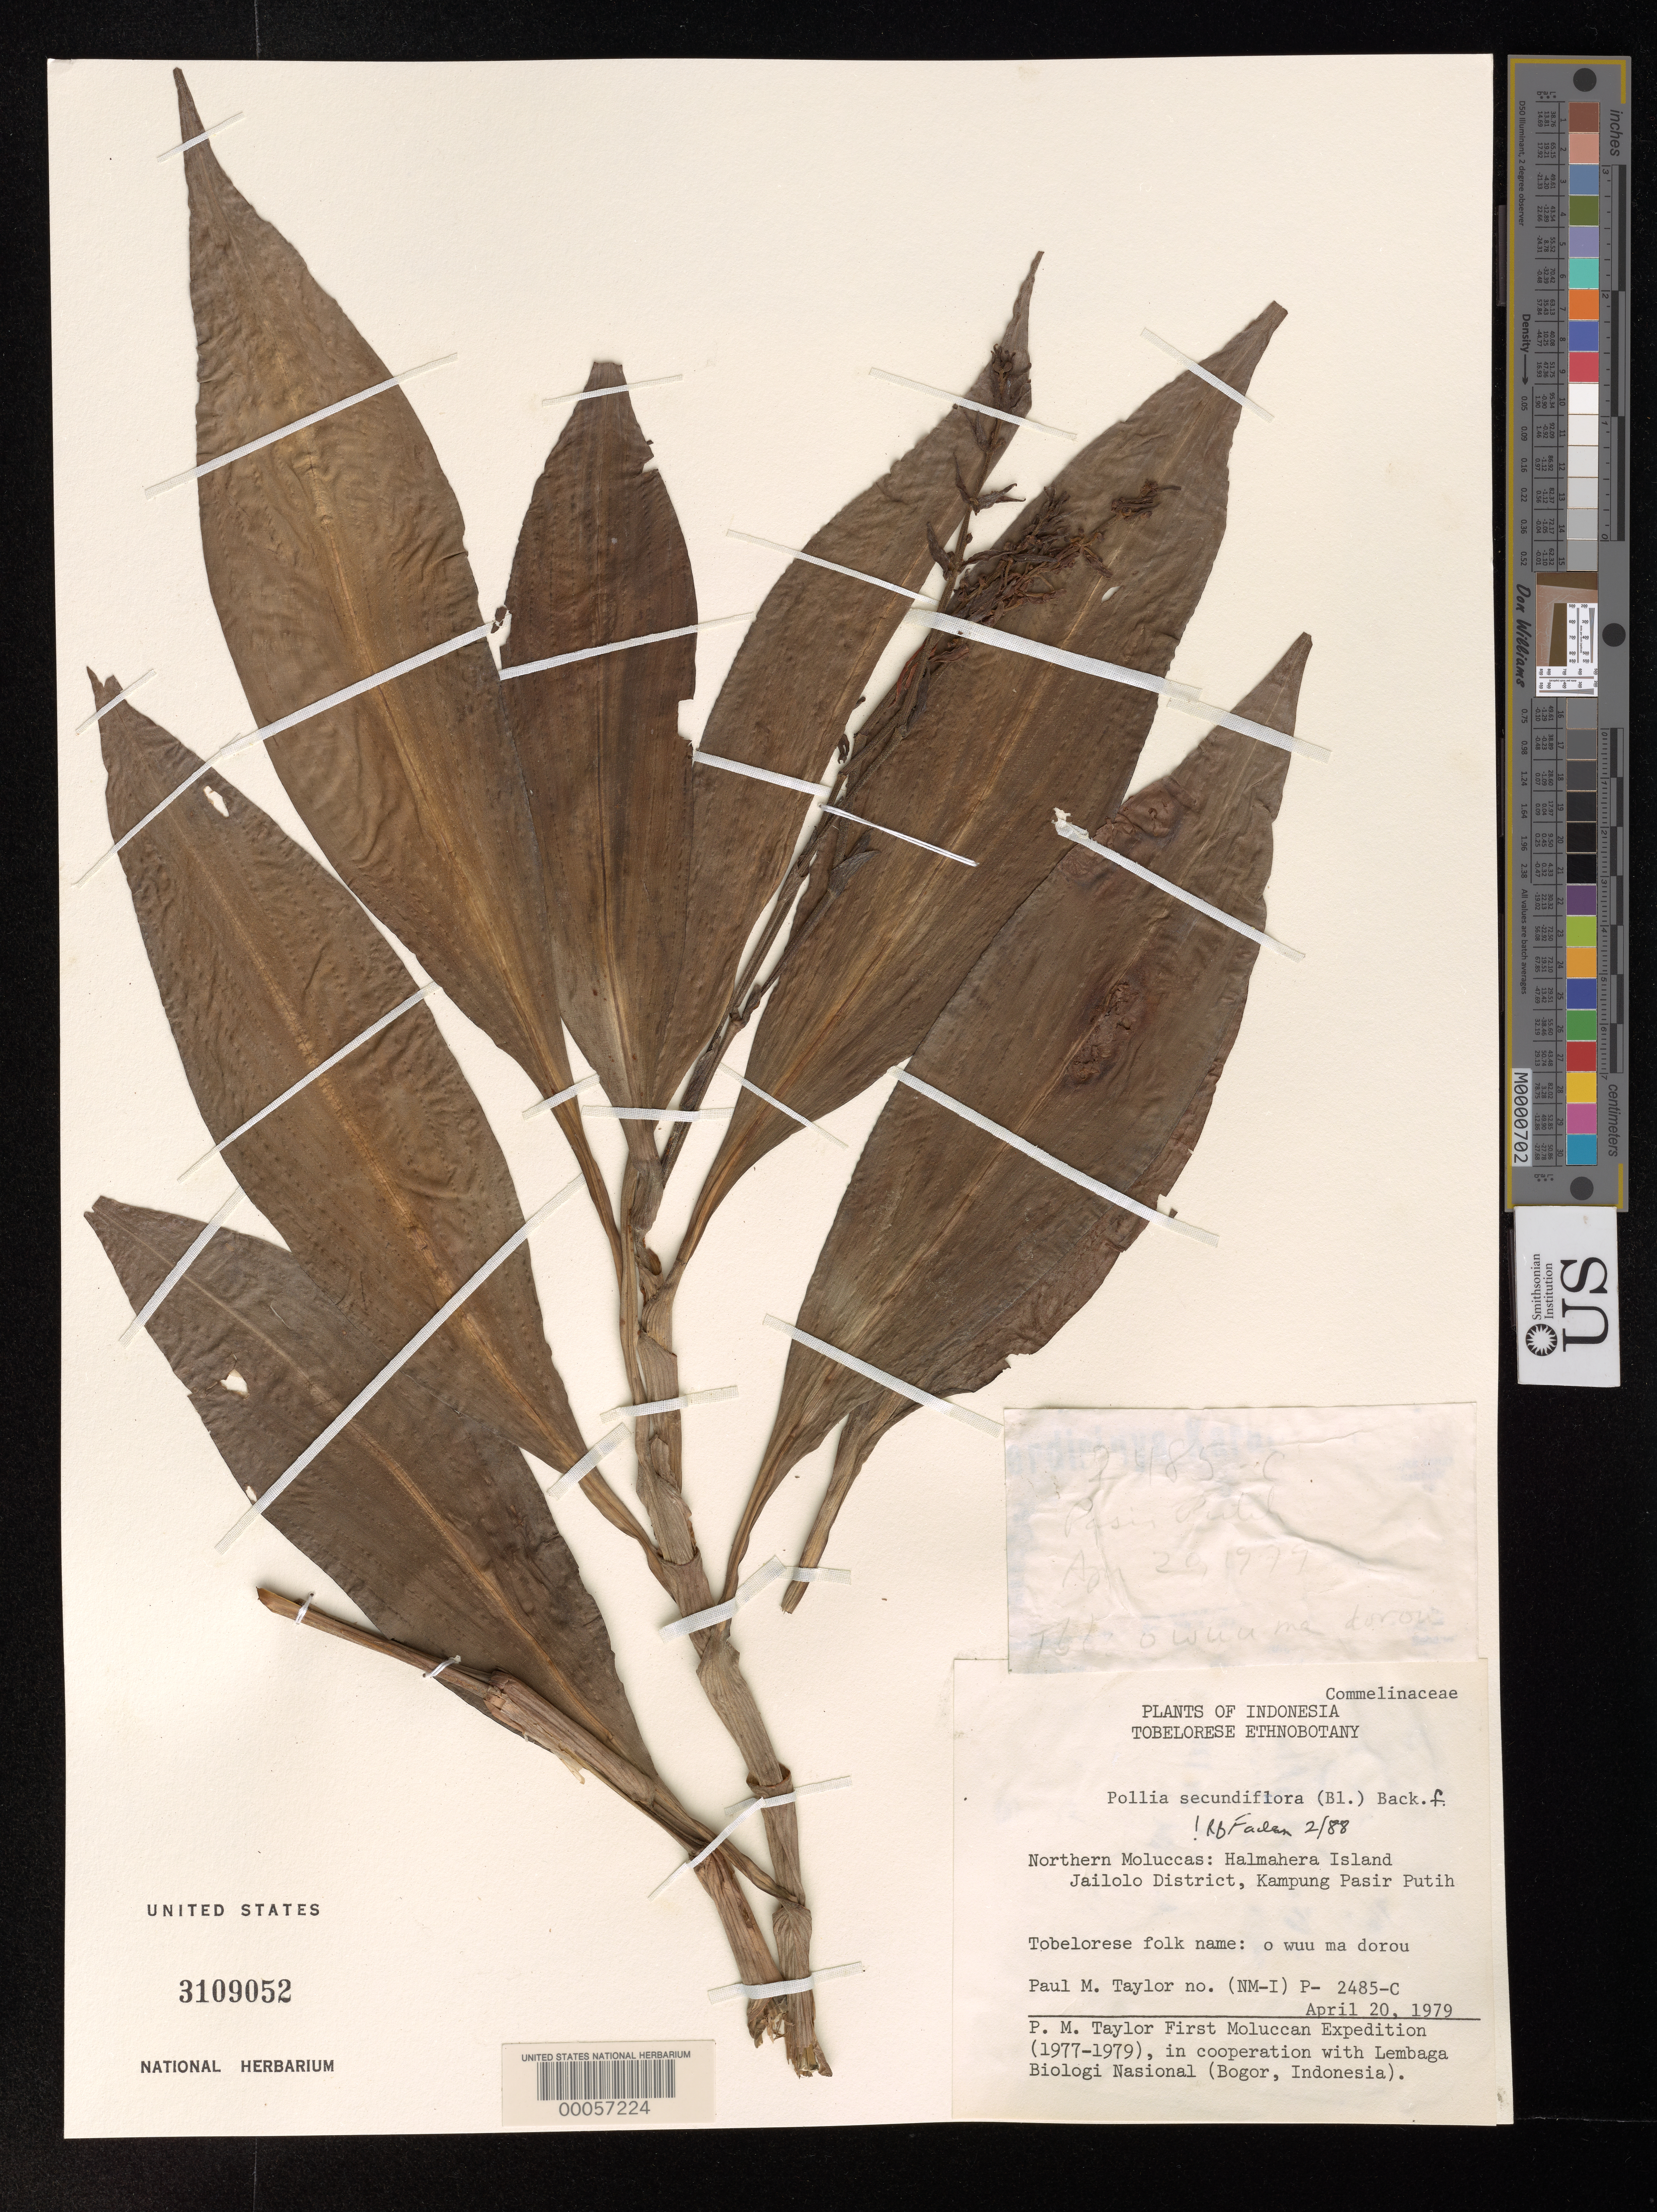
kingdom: Plantae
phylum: Tracheophyta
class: Liliopsida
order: Commelinales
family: Commelinaceae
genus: Pollia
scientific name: Pollia secundiflora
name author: (Blume) Bakh. f.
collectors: P. M. Taylor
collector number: (nm-i) P- 2485-c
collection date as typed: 20 Apr 1979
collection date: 1979-04-20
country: Indonesia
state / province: Maluku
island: Halmahera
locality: Halmahera Island, Kampung Pasir Putih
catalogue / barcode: US 3109052